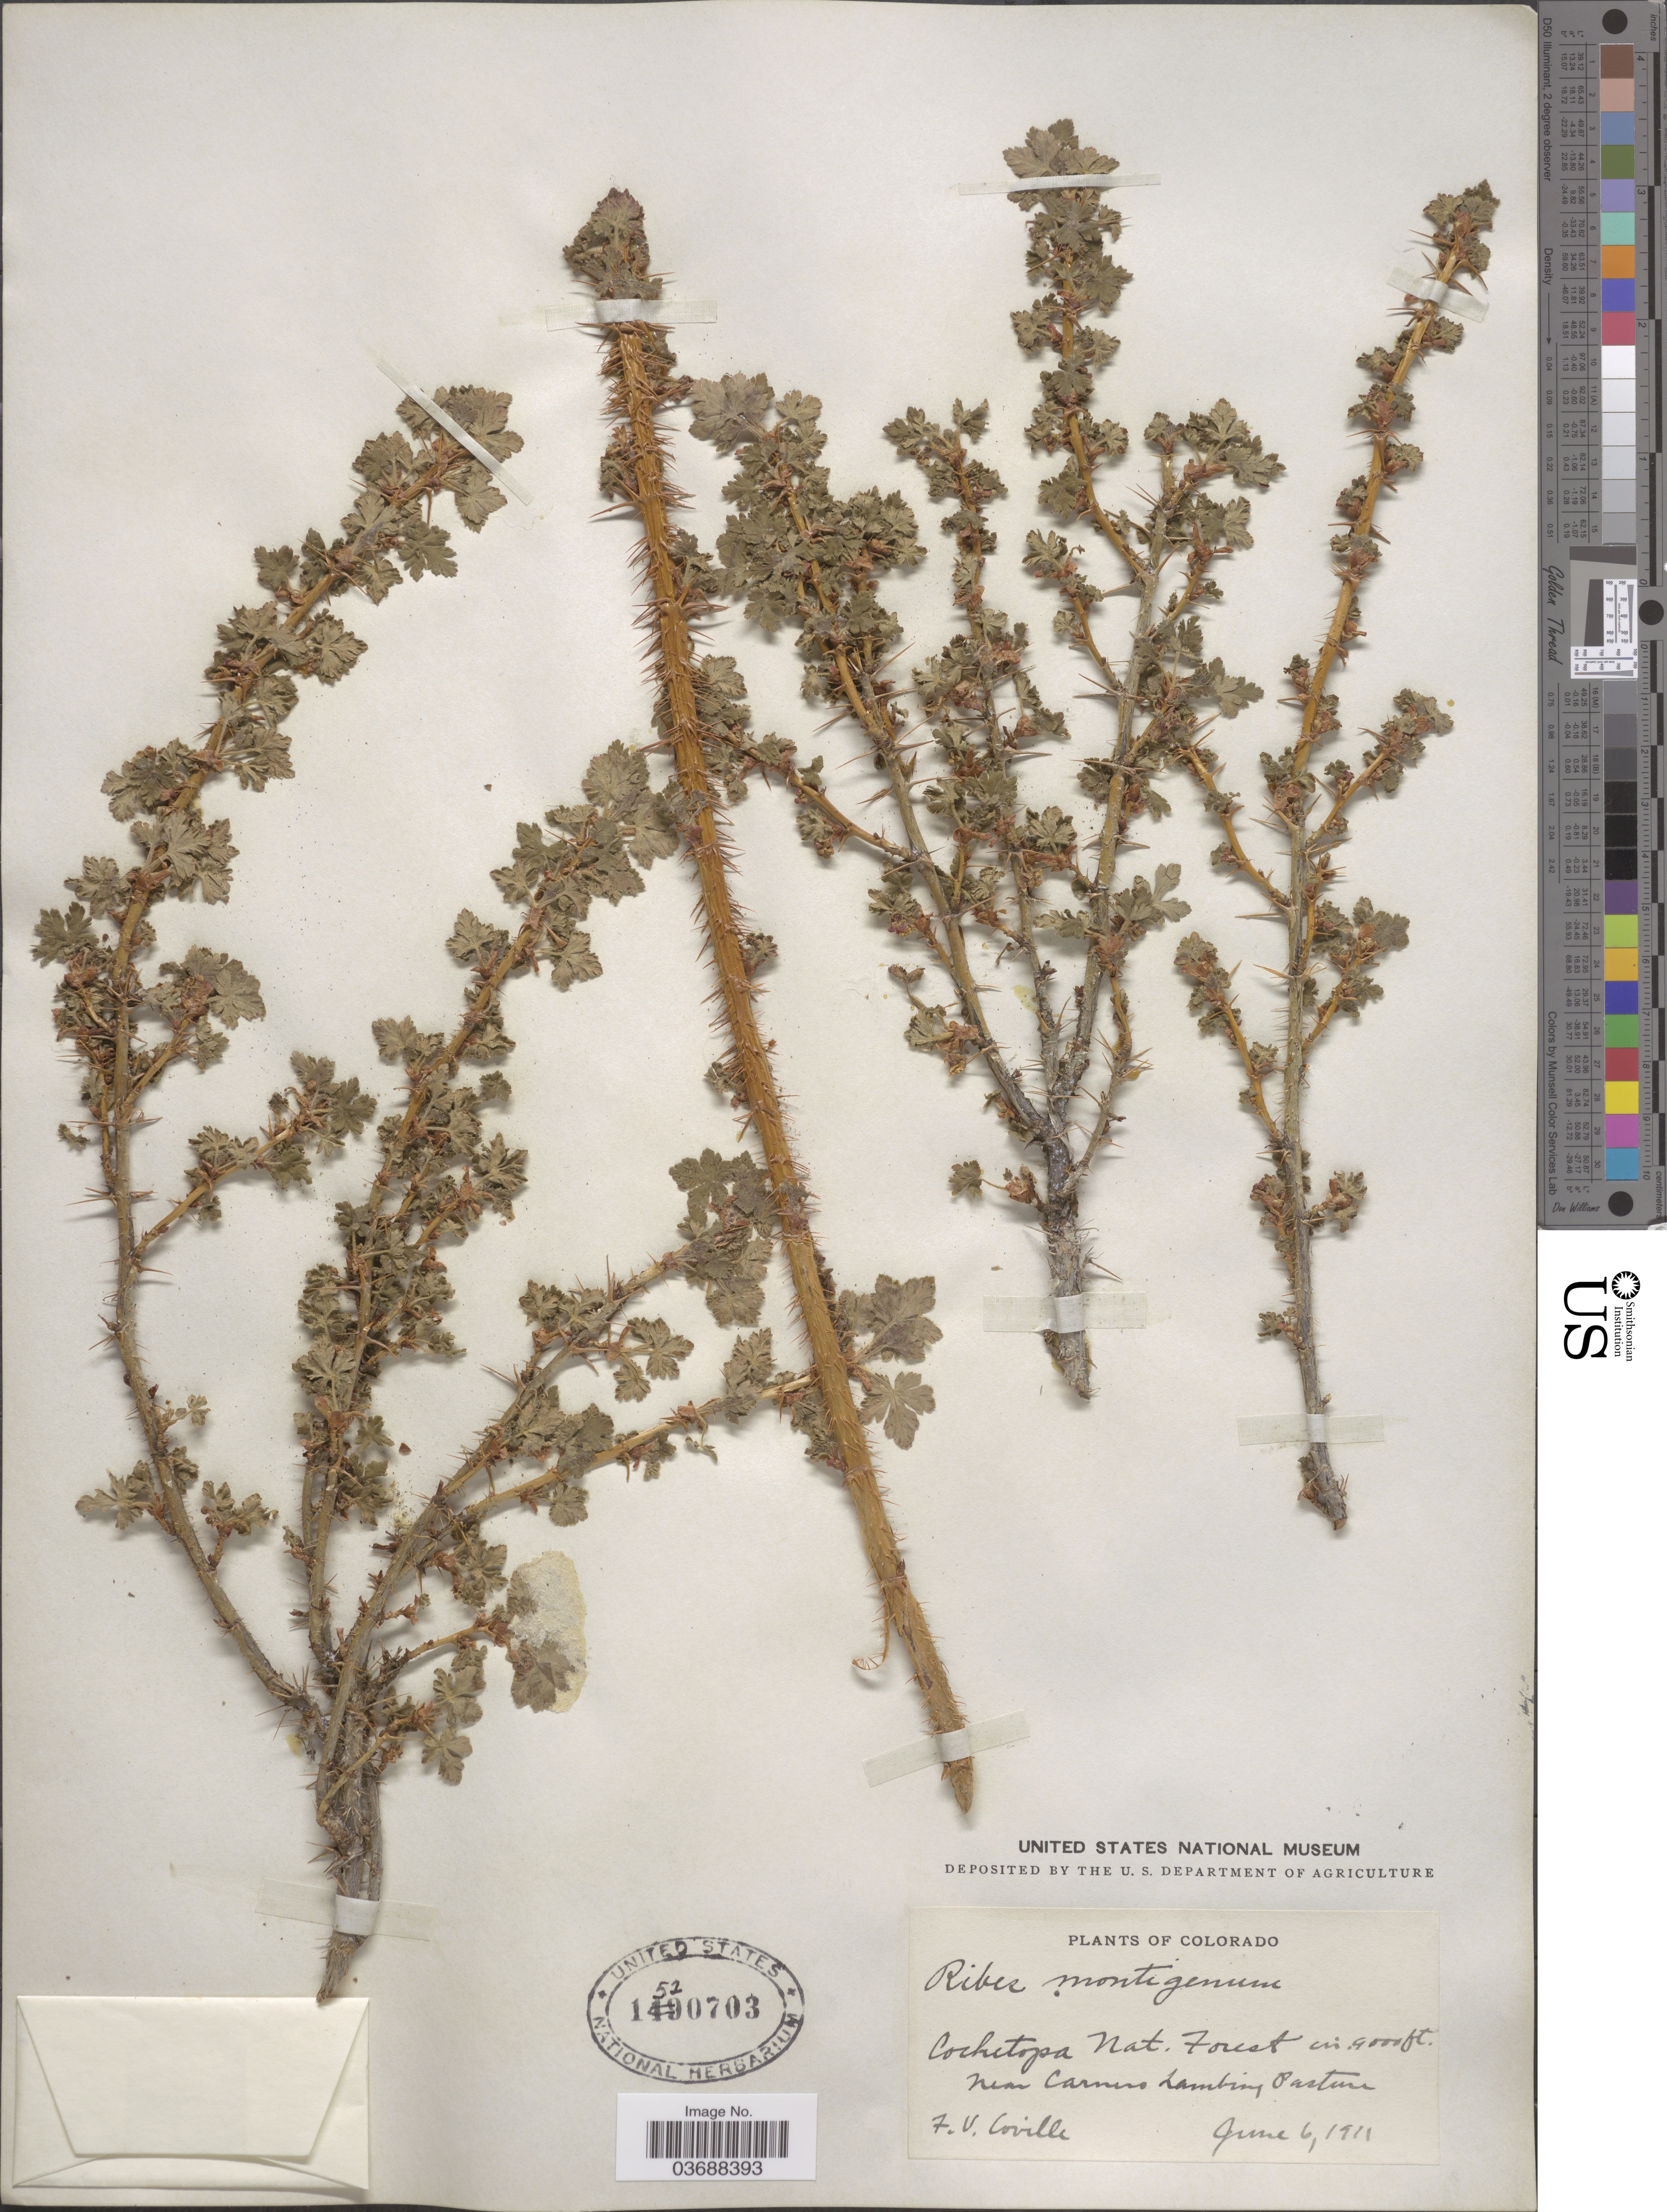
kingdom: Plantae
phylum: Tracheophyta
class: Magnoliopsida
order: Saxifragales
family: Grossulariaceae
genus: Ribes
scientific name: Ribes montigenum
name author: McClatchie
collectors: F. V. Coville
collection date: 1911-06-06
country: United States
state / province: Colorado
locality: Cochetopa Nat. Forest, near Carnero Lambing Pasture.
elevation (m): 2743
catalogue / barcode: US 1520703